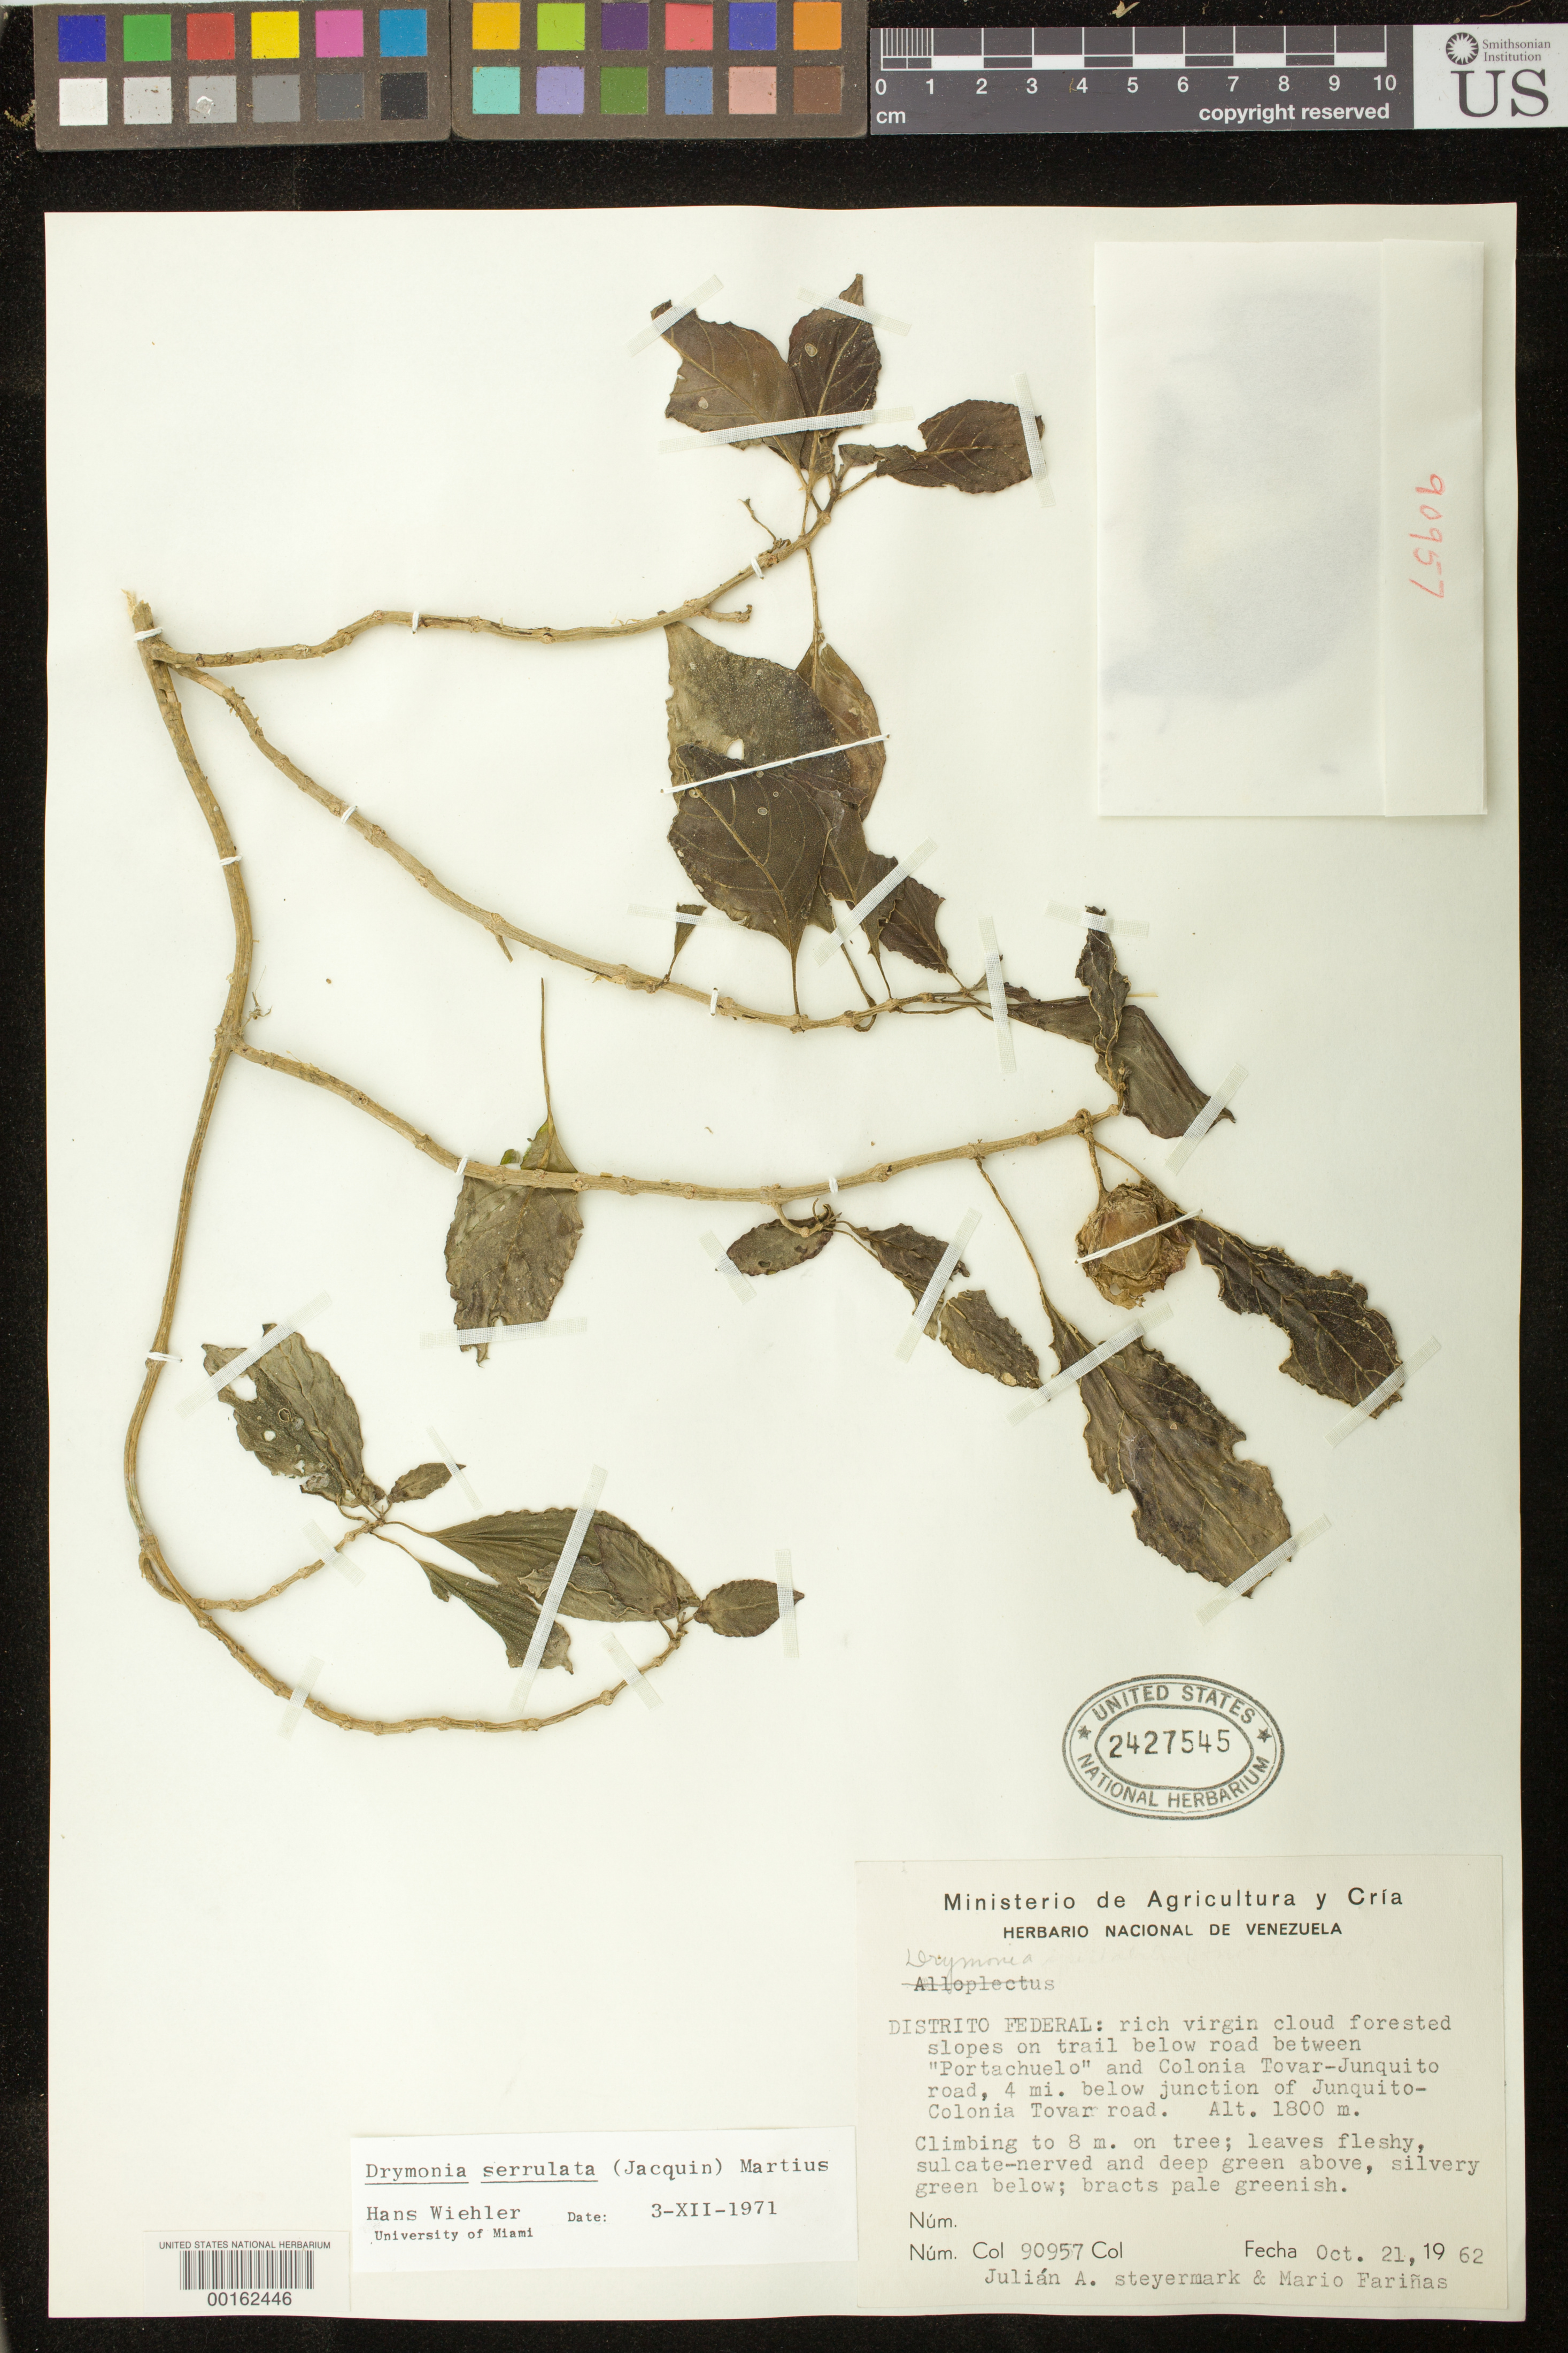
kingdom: Plantae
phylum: Tracheophyta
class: Magnoliopsida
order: Lamiales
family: Gesneriaceae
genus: Drymonia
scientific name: Drymonia serrulata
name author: (Jacq.) Mart.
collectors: J. Steyermark & M. Fariñas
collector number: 90957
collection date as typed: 21 Oct 1962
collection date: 1962-10-21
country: Venezuela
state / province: Distrito Federal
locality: Between "Portachuelo" and Colonia Tovar-Junquito road, 4 mi below junction of Junquito-Colonia Tovar road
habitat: Rich virgin cloud forested slopes on trail below road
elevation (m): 1800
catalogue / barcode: US 2427545